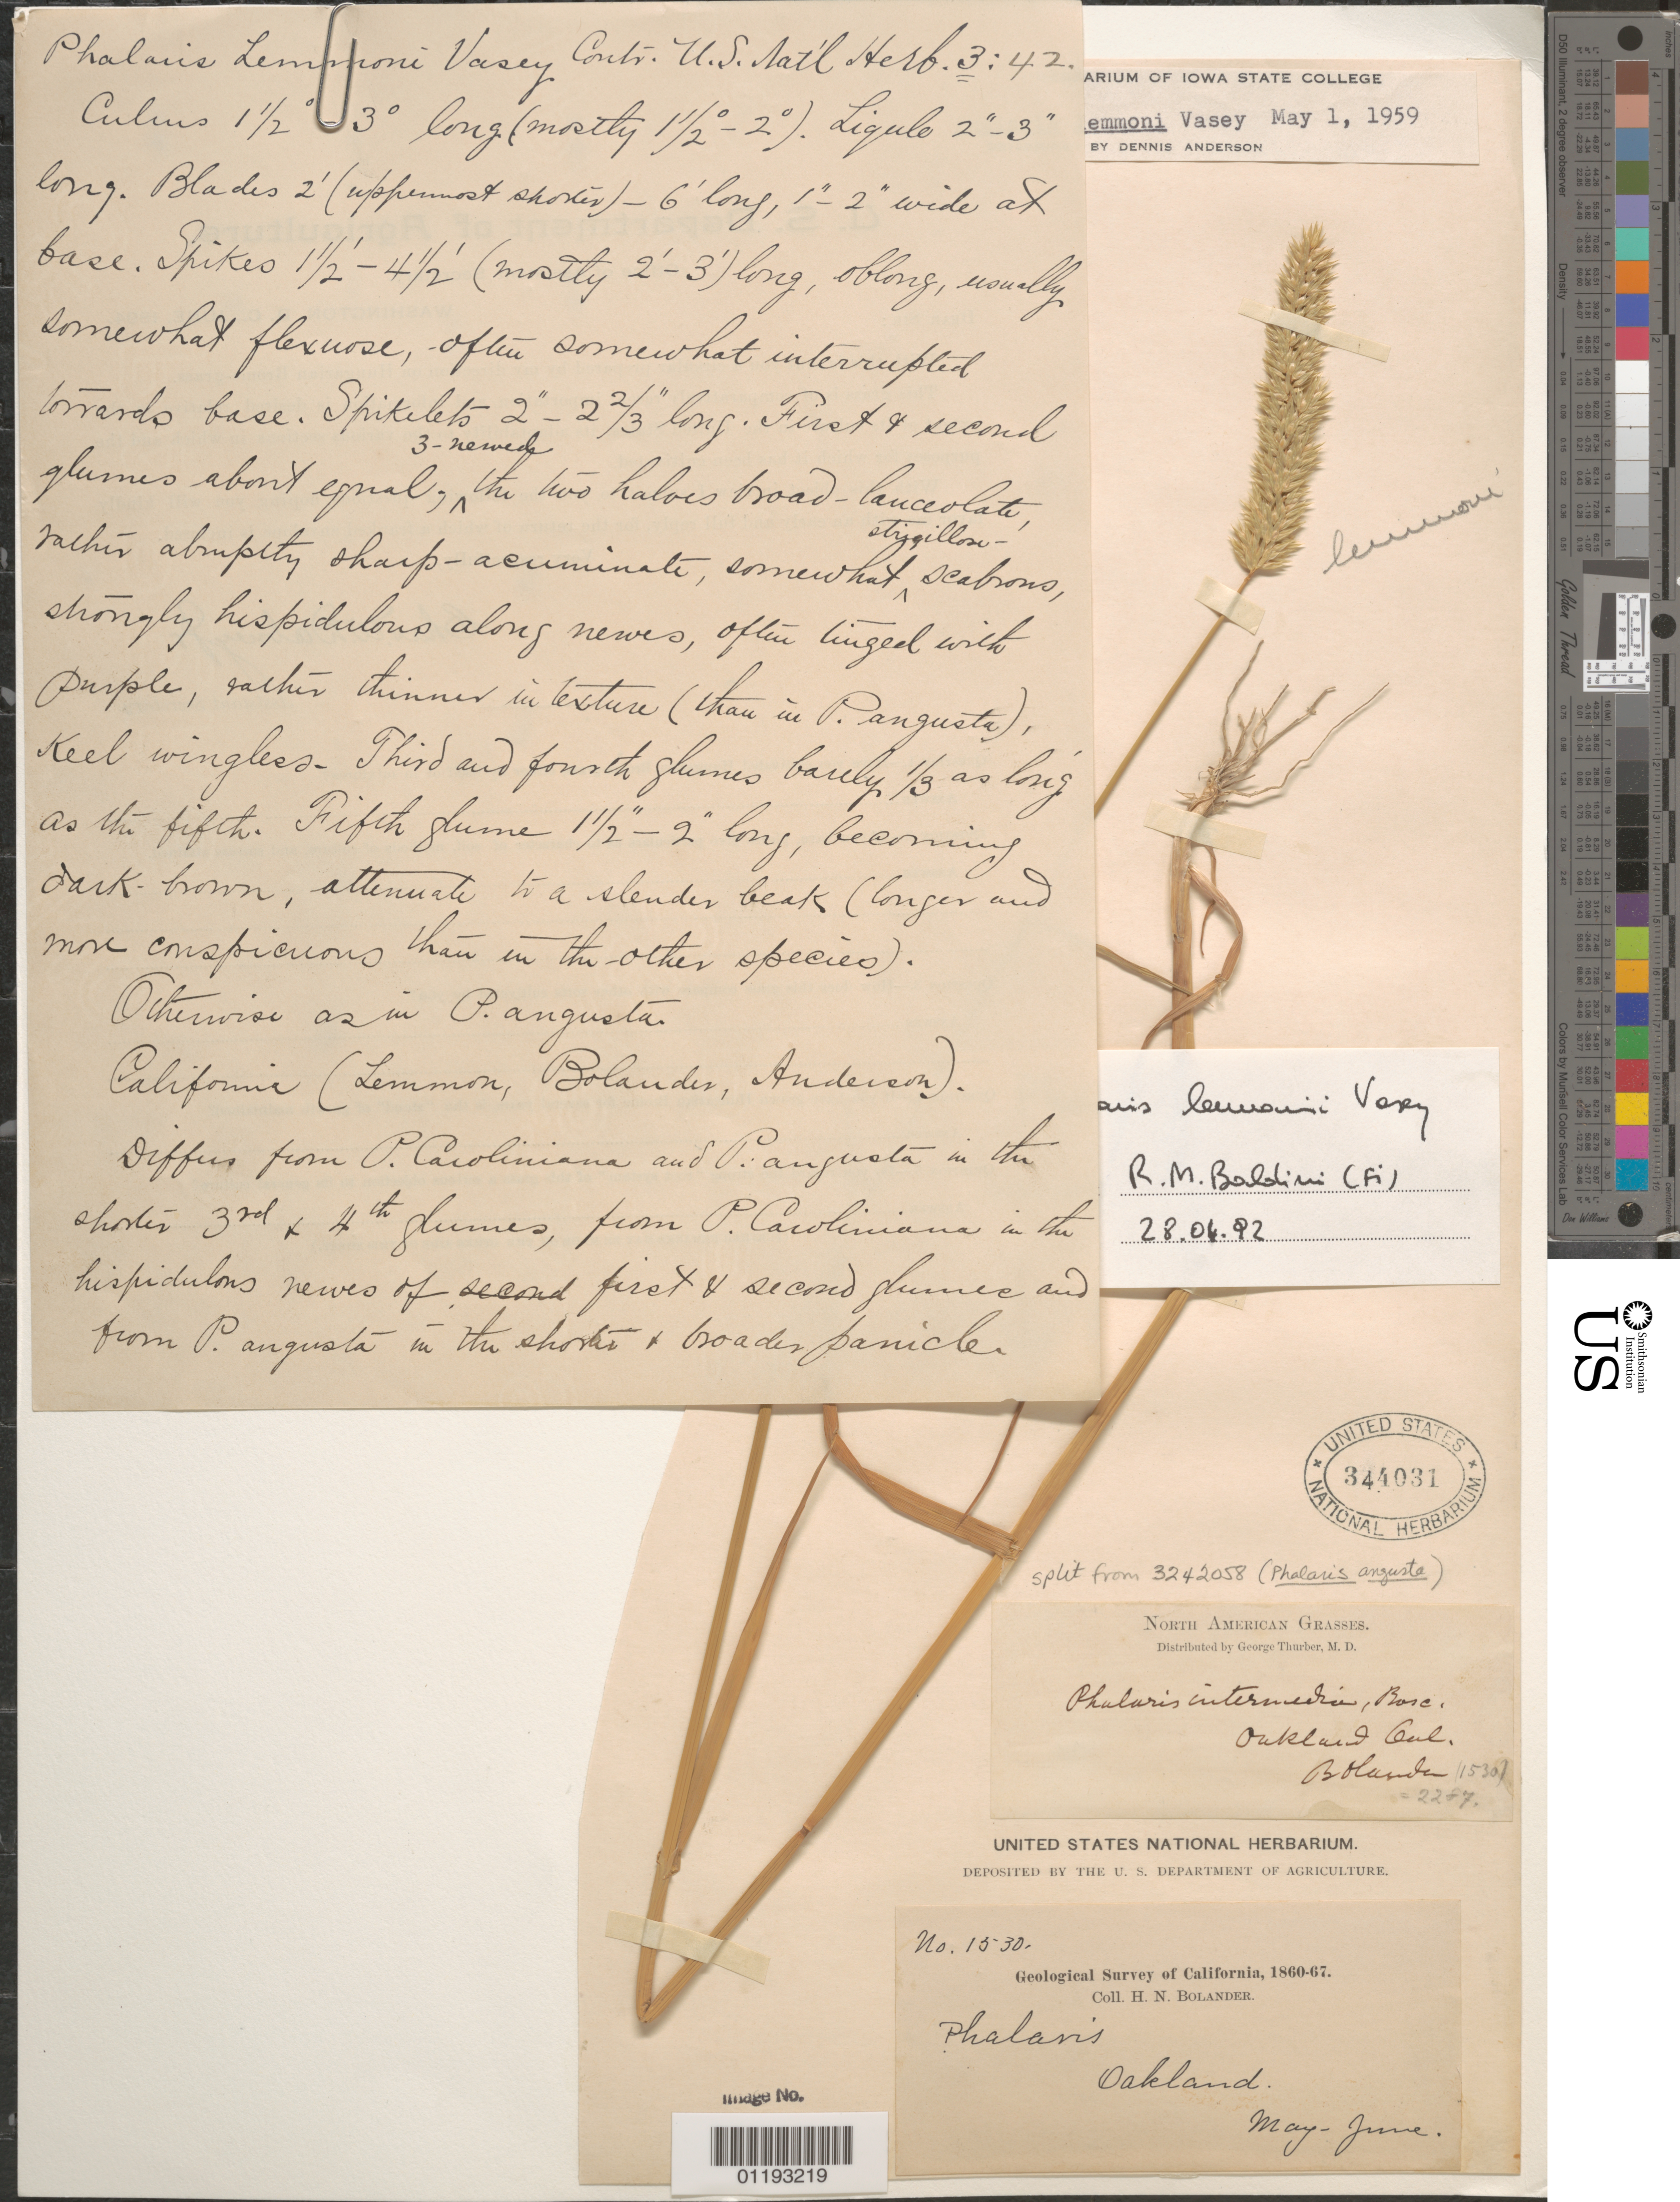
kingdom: Plantae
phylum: Tracheophyta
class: Liliopsida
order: Poales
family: Poaceae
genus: Phalaris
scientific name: Phalaris lemmonii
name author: Vasey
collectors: H. Bolander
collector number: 1530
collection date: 1860-05/1867-06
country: United States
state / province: California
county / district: Alameda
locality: Oakland.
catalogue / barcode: US 344031